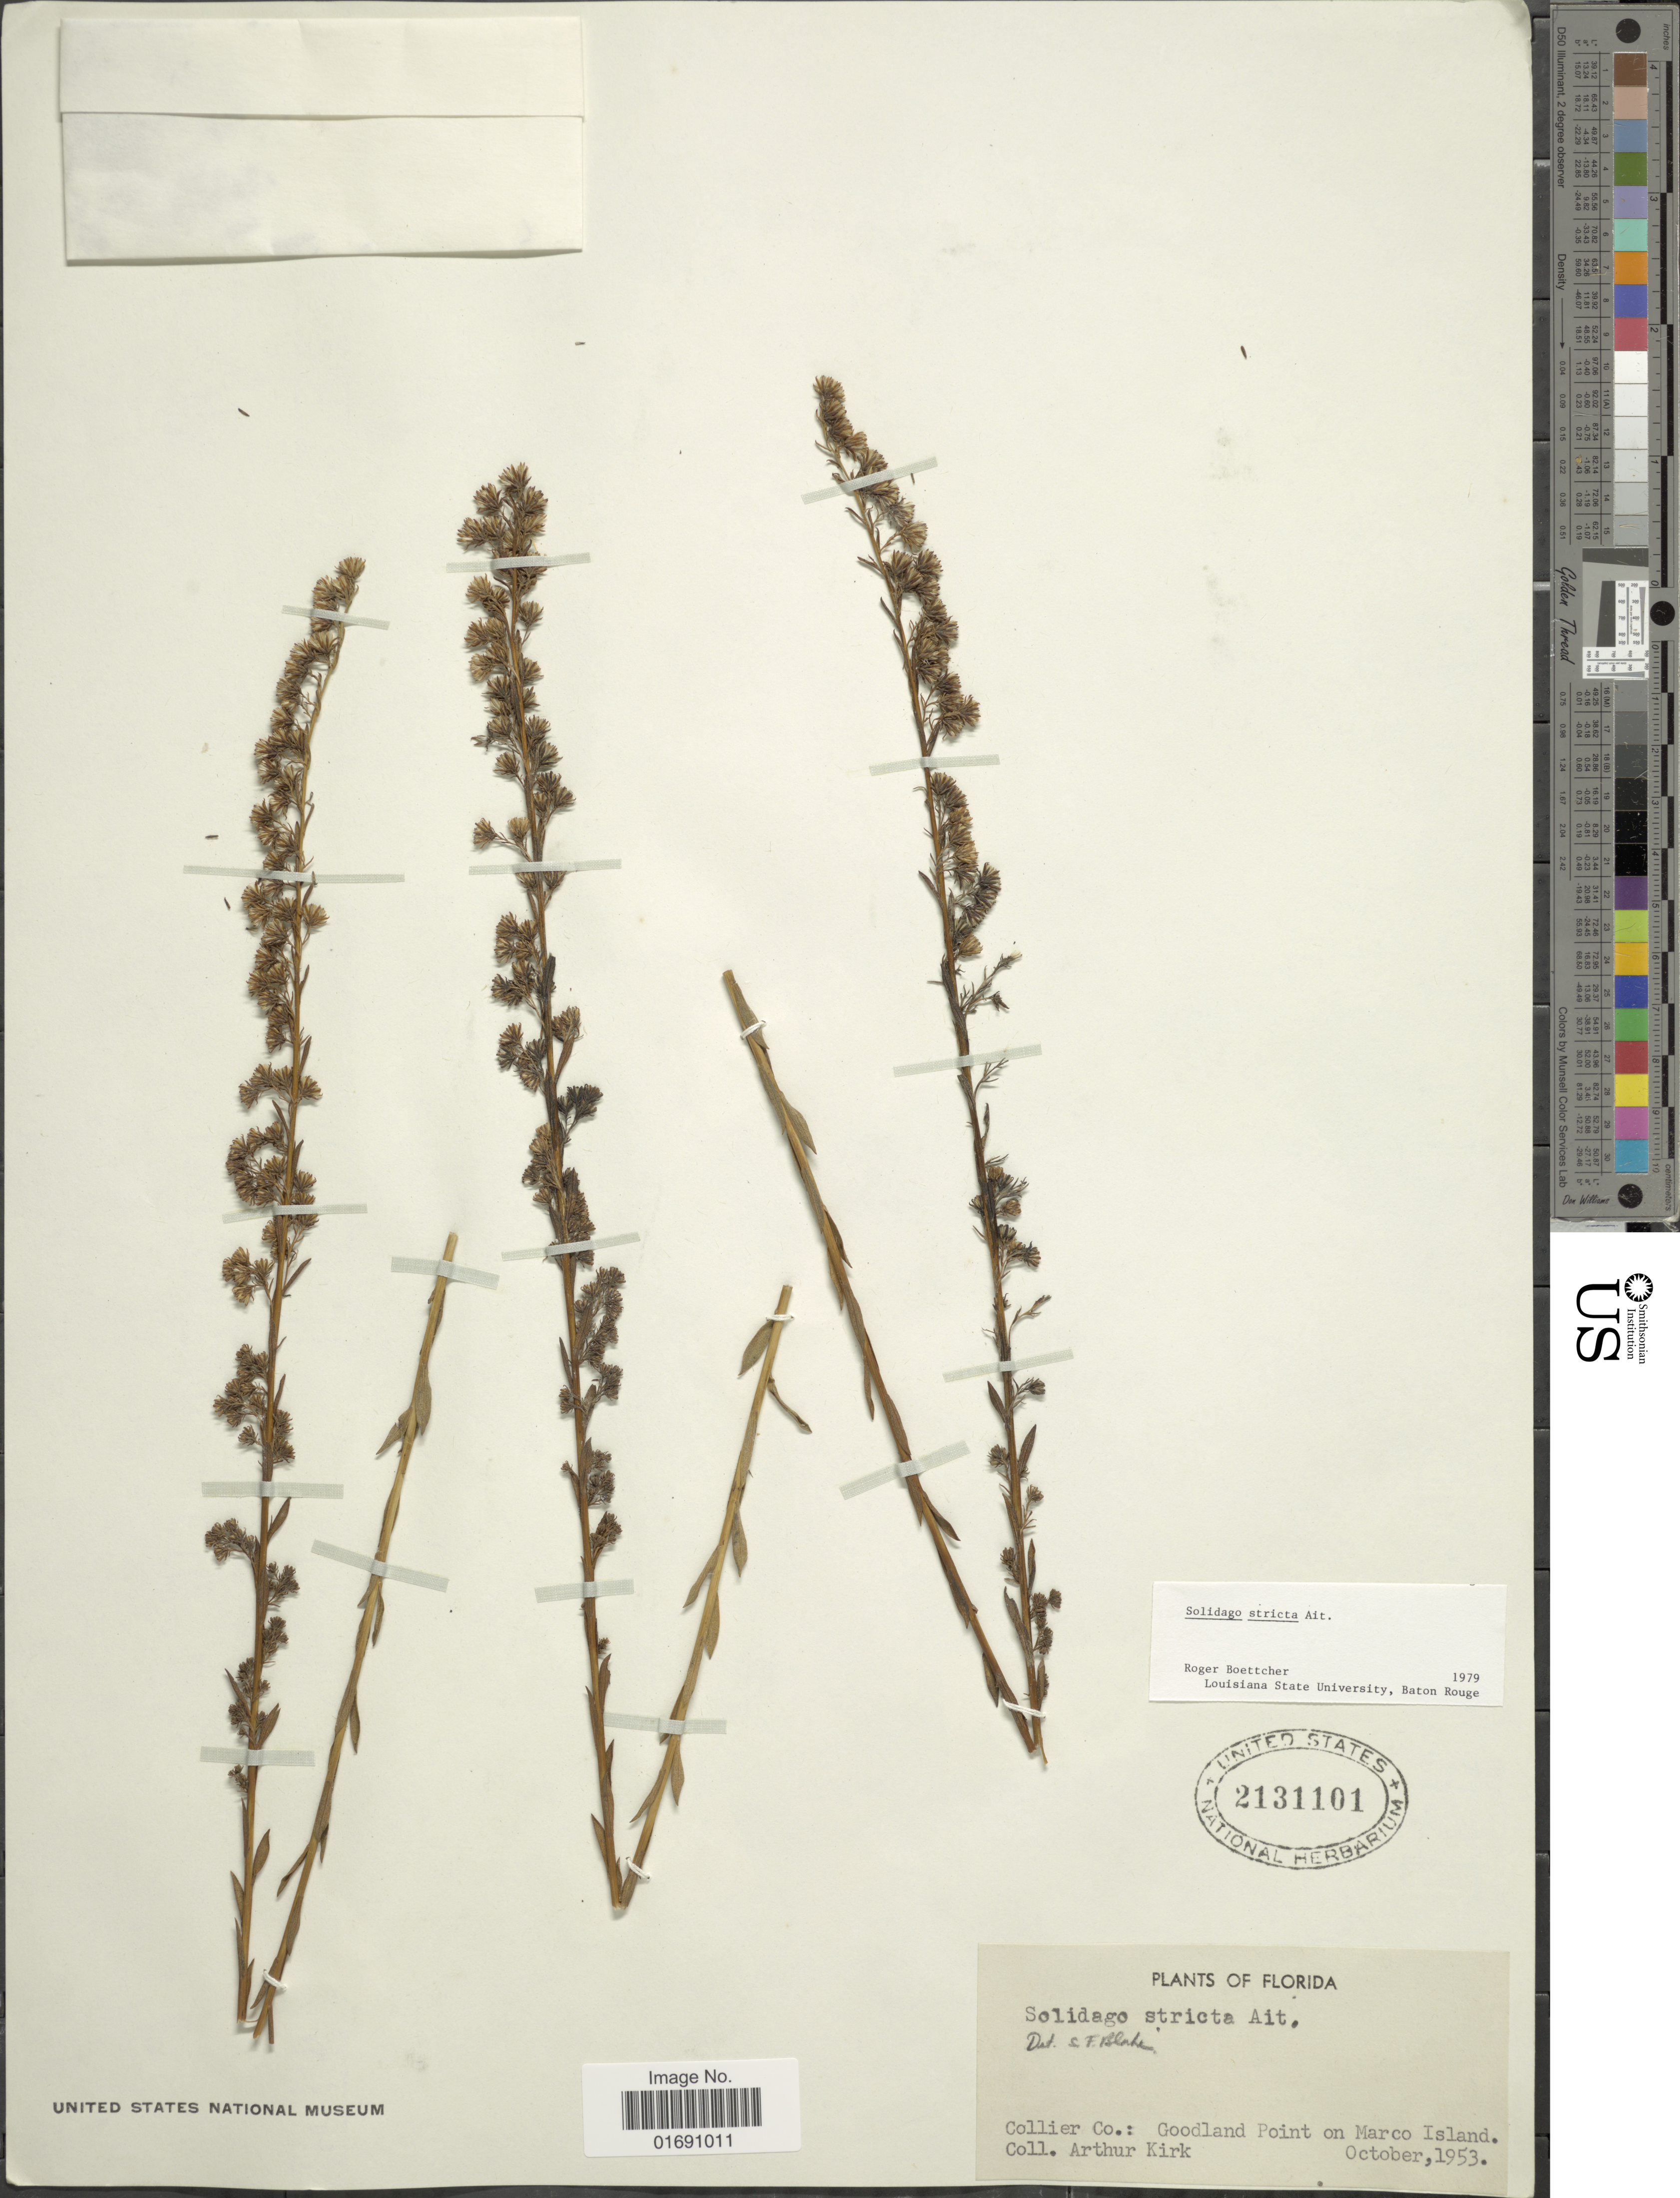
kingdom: Plantae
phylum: Tracheophyta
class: Magnoliopsida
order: Asterales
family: Asteraceae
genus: Solidago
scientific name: Solidago stricta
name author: Aiton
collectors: A. Kirk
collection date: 1953-10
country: United States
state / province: Florida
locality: Collier Co.: Goodland Point on Marco Island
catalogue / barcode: US 2131101